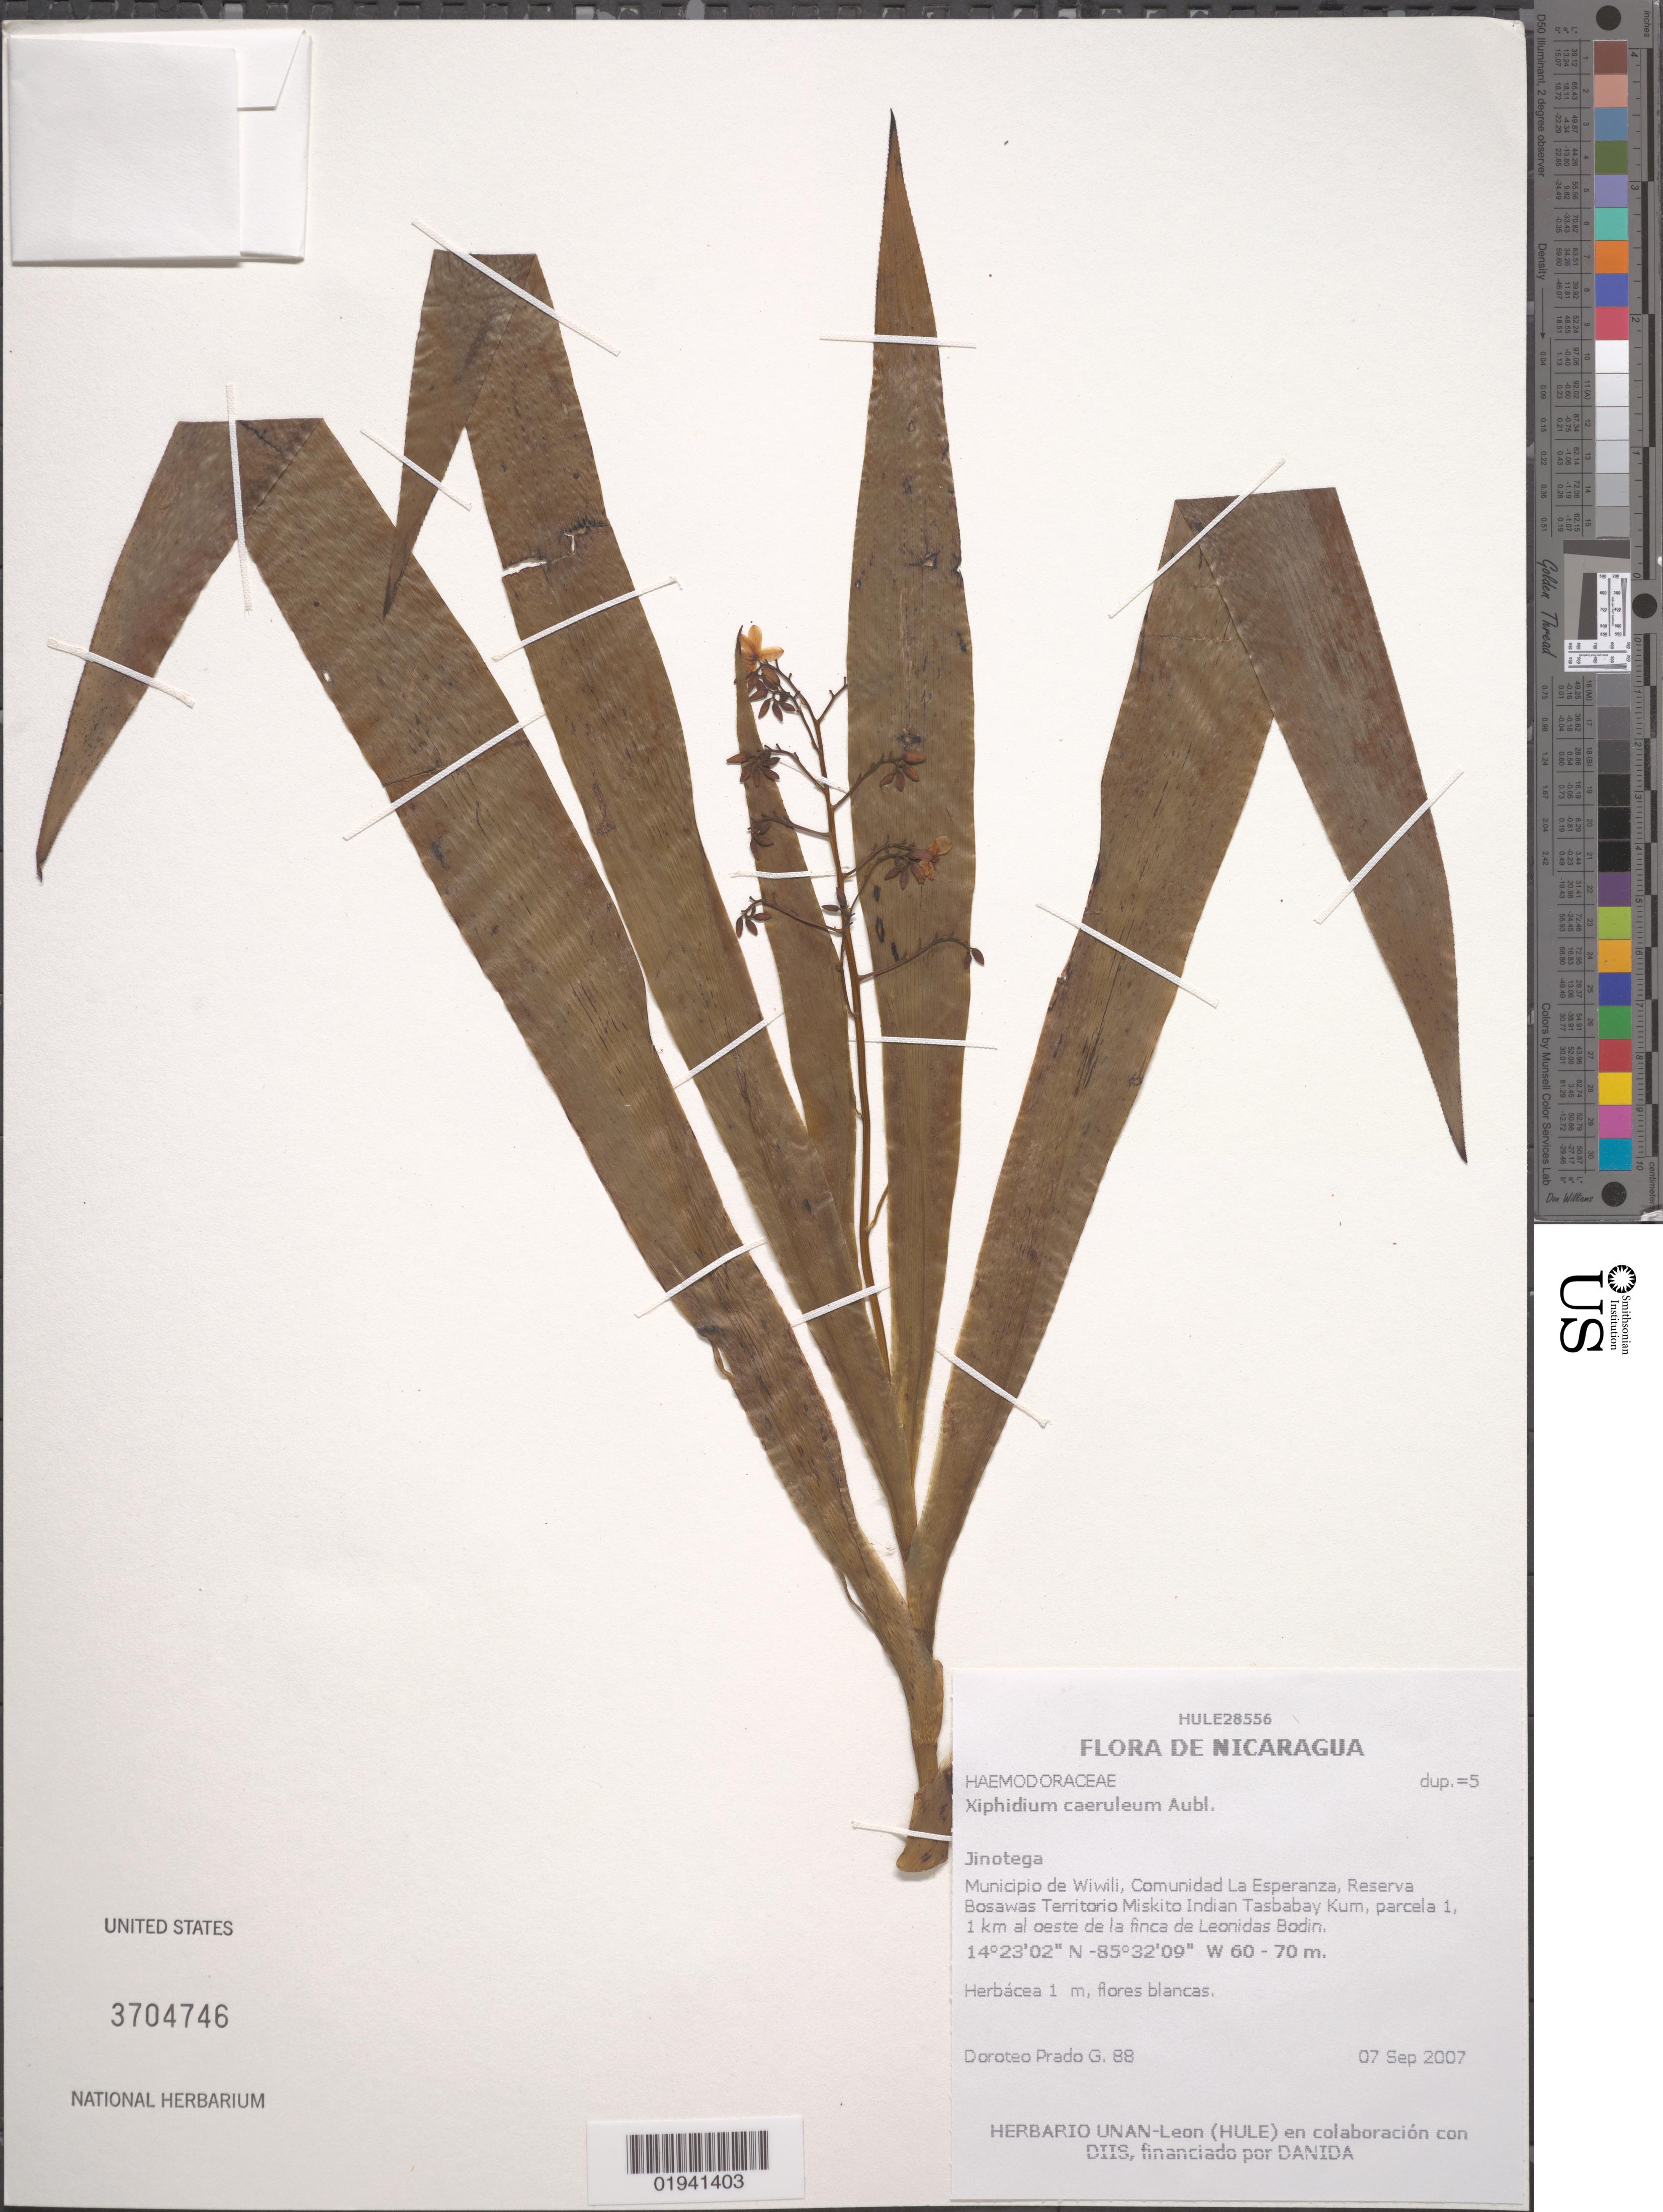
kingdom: Plantae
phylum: Tracheophyta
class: Liliopsida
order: Commelinales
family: Haemodoraceae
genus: Xiphidium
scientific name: Xiphidium caeruleum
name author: Aubl.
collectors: D. Prado G.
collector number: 88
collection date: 2007-09-07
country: Nicaragua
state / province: Jinotega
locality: Municipio de Wiwili, Comunidad La Esperanza, Reserva Bosawas Territorio Miskito Indian Tasbabay Kum, parcela 1, 1 km a oeste de la finca de Leonidas Bodin.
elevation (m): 60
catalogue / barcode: US 3704746